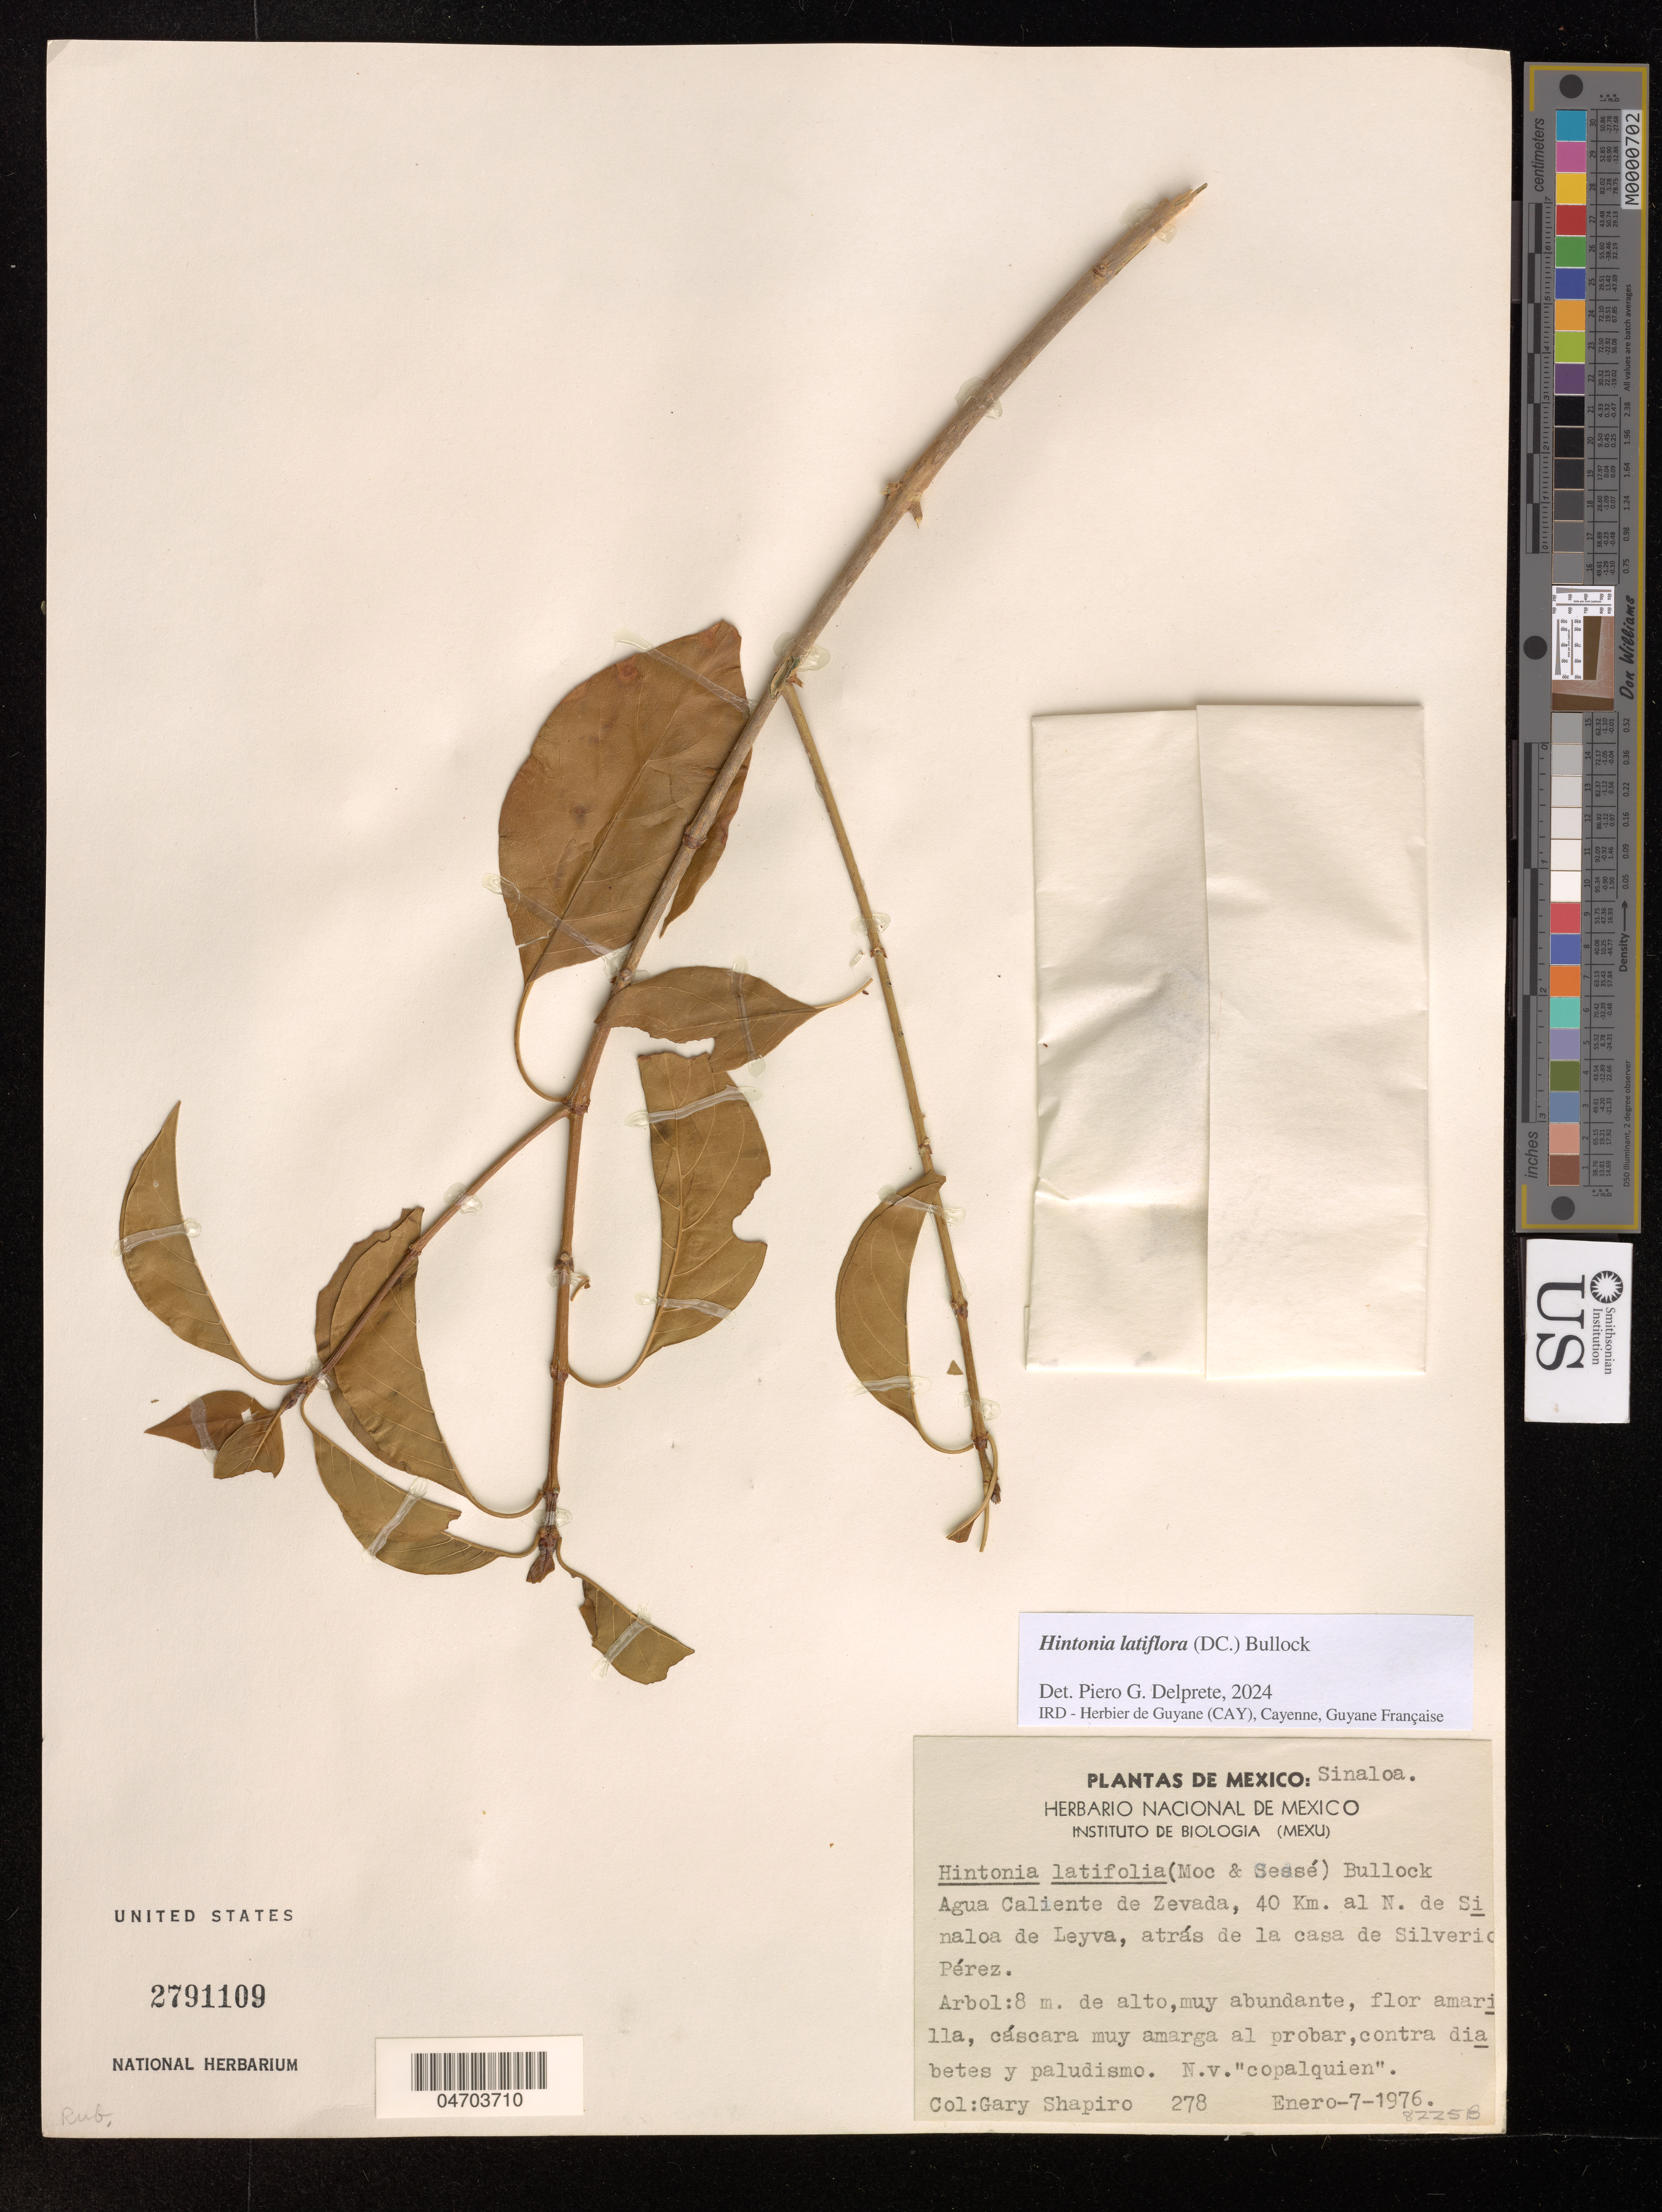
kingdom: Plantae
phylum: Tracheophyta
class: Magnoliopsida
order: Gentianales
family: Rubiaceae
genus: Hintonia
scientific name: Hintonia latiflora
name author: (Sessé & Moc. ex DC.) Bullock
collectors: G. Shapiro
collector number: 278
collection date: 1976-01-07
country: Mexico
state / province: Sinaloa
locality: Agua Caliente de Zevada, 40 Km. al N. de Sinaloa de Leyva, atrás de la casa de Silverio Perez.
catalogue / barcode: US 2791109